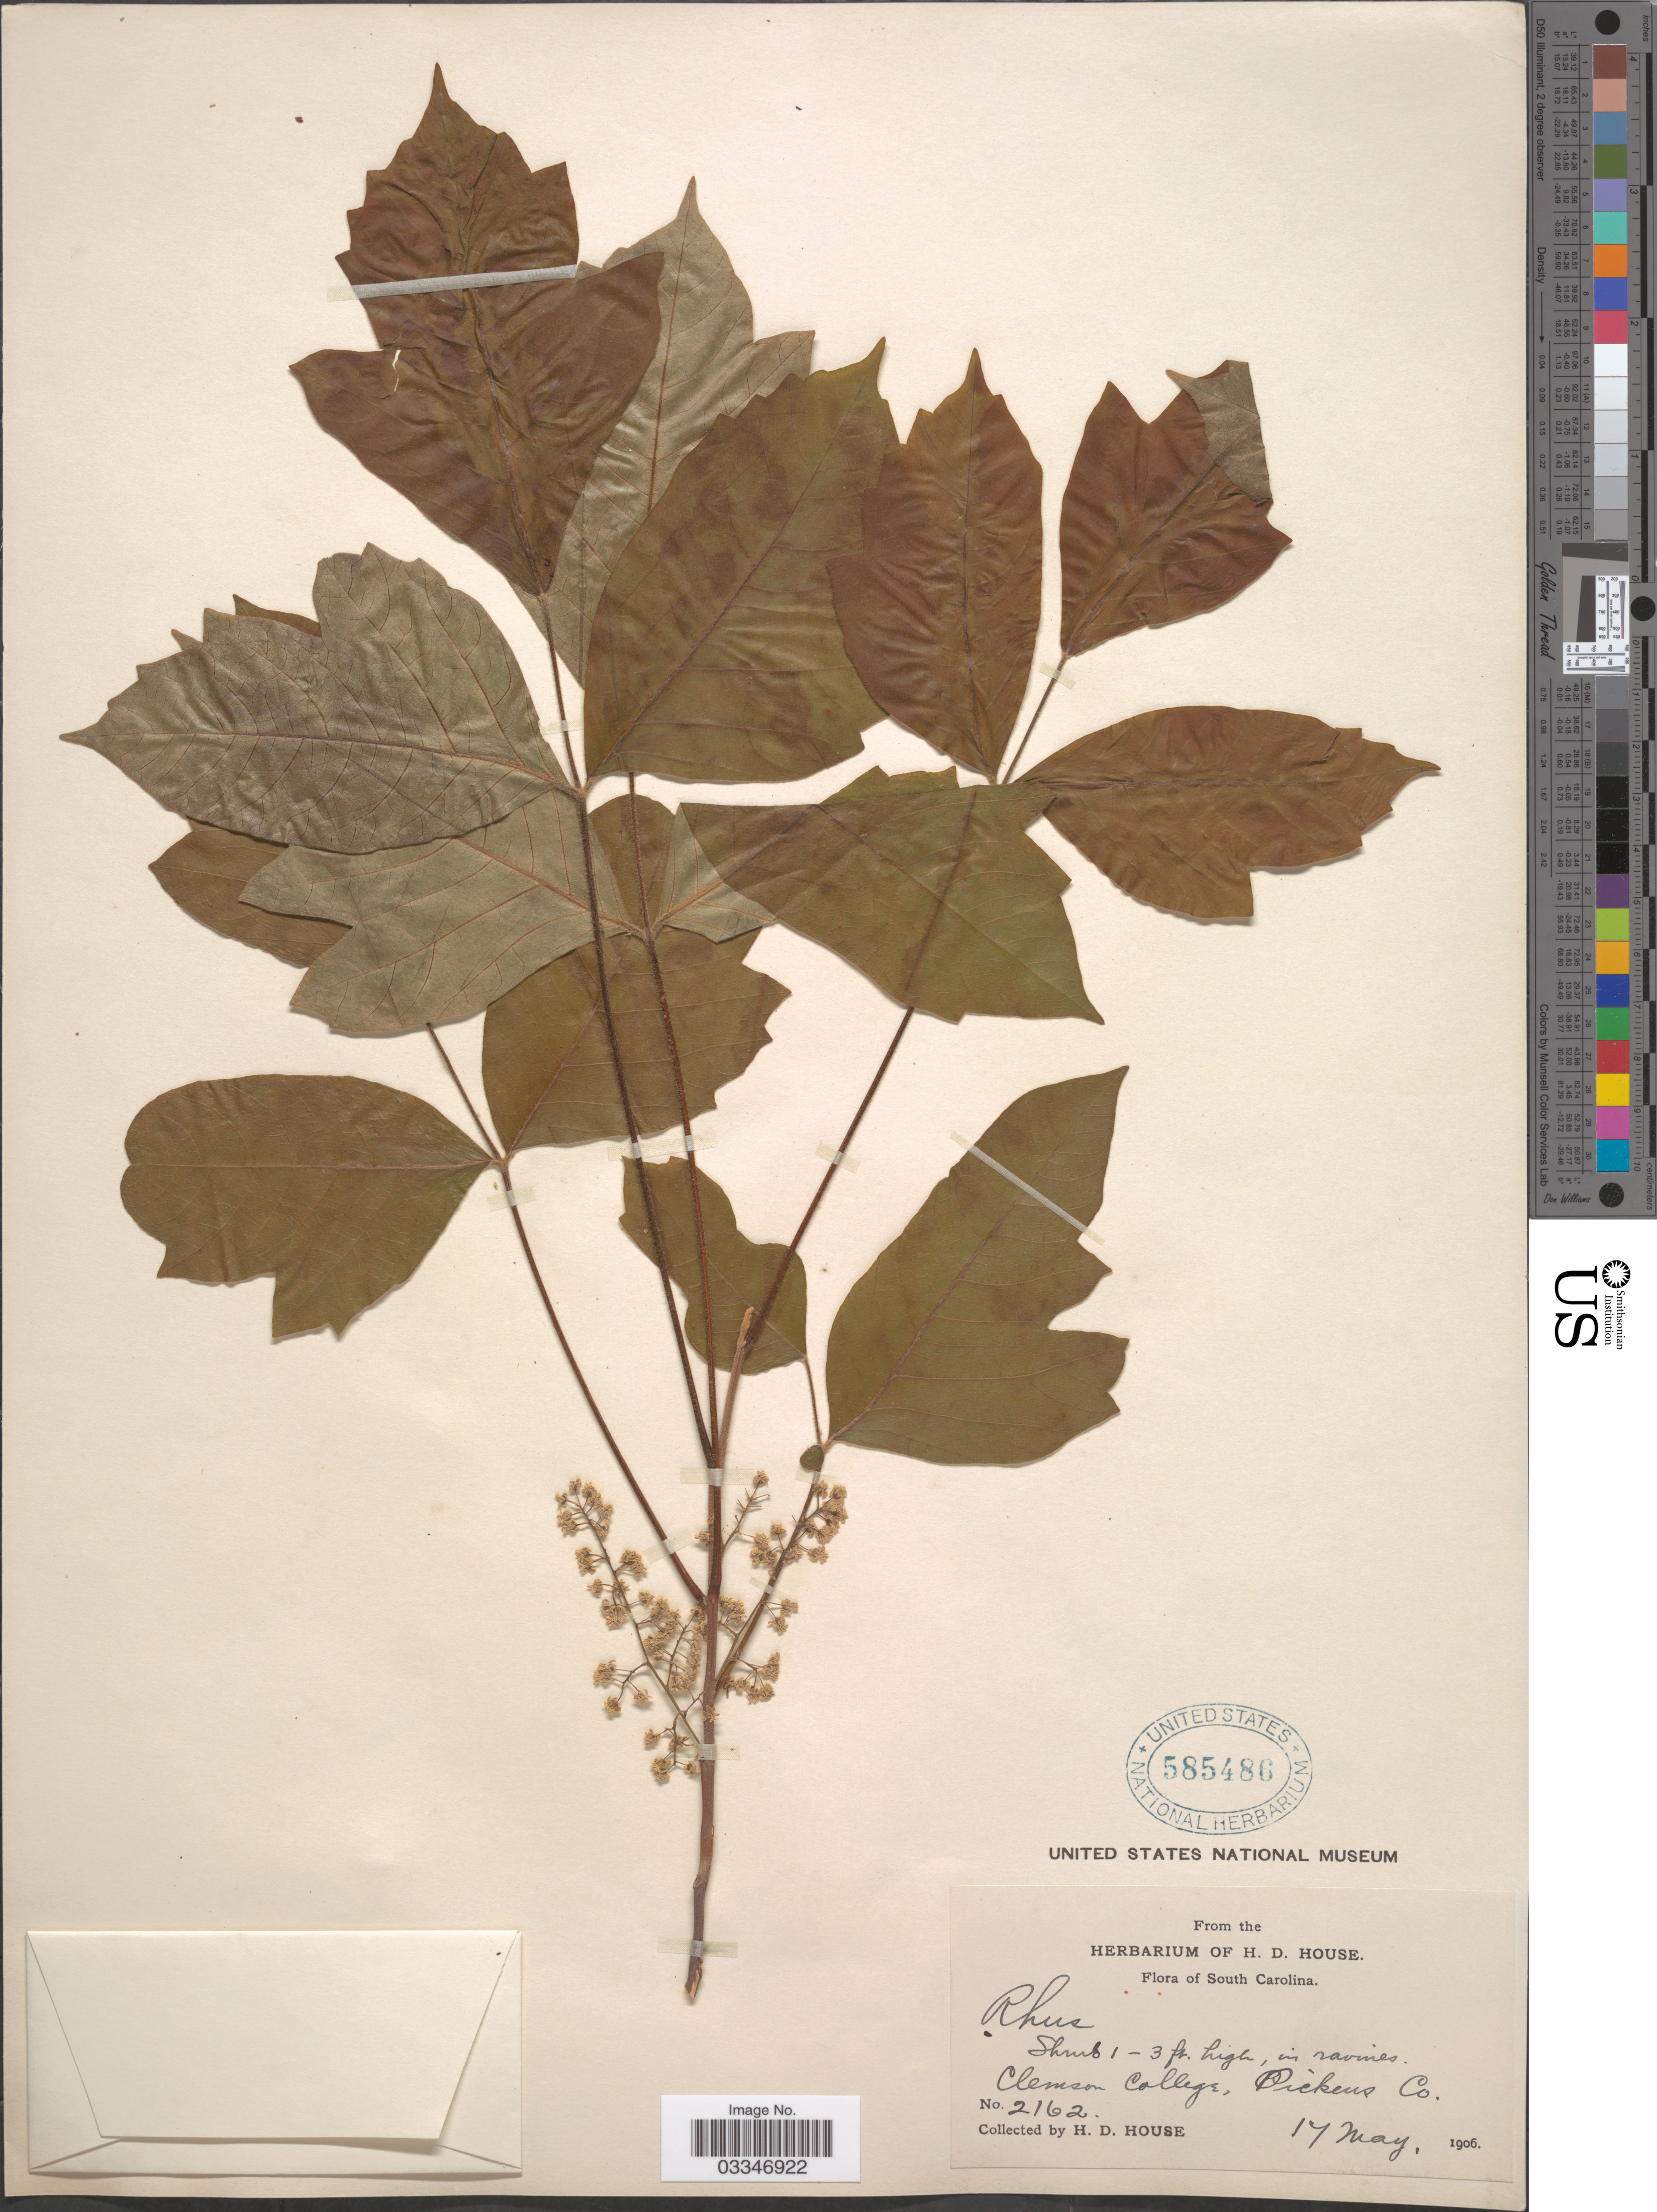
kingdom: Plantae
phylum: Tracheophyta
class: Magnoliopsida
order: Sapindales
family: Anacardiaceae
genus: Toxicodendron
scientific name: Toxicodendron radicans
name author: (L.) Kuntze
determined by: Mitchell, John D.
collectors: H. D. House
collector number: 2162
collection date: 1906-05-17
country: United States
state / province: South Carolina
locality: Clemson College, Pickens Co.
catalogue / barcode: US 585486